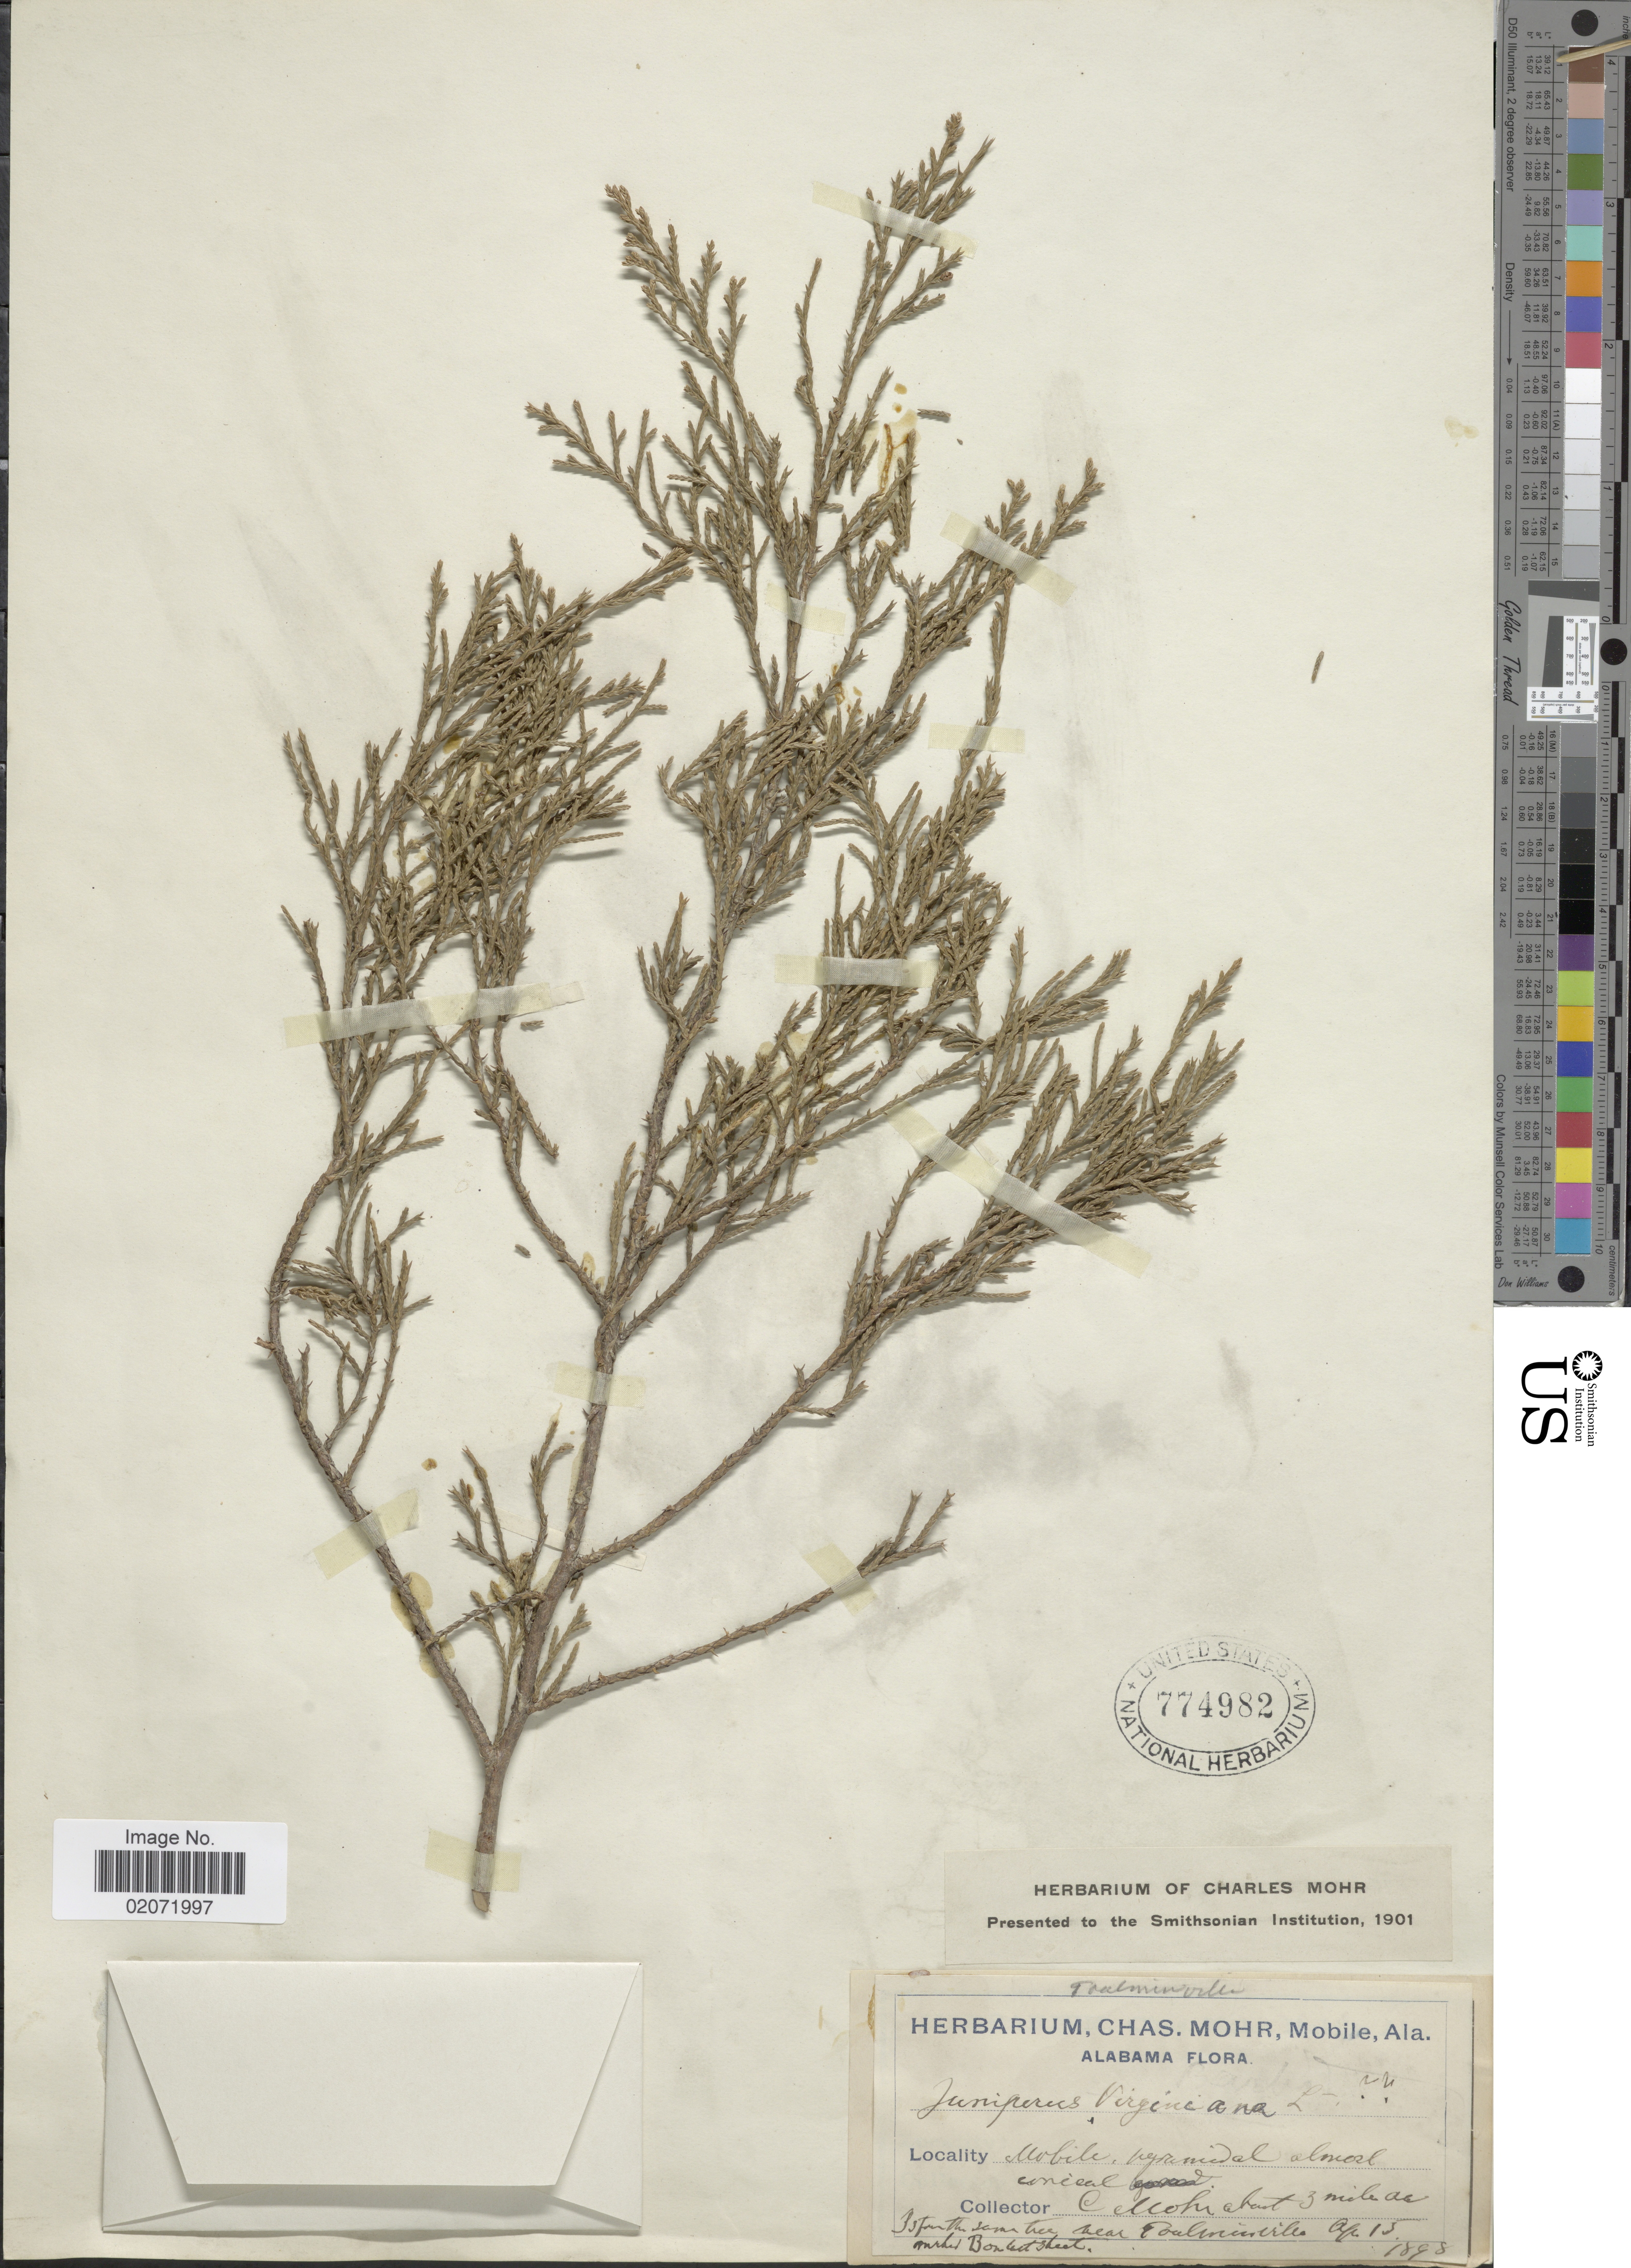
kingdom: Plantae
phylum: Tracheophyta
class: Pinopsida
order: Pinales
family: Cupressaceae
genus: Juniperus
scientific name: Juniperus virginiana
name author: L.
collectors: C. T. Mohr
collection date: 1898-04-15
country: United States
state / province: Alabama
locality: Mobile.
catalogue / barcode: US 774982